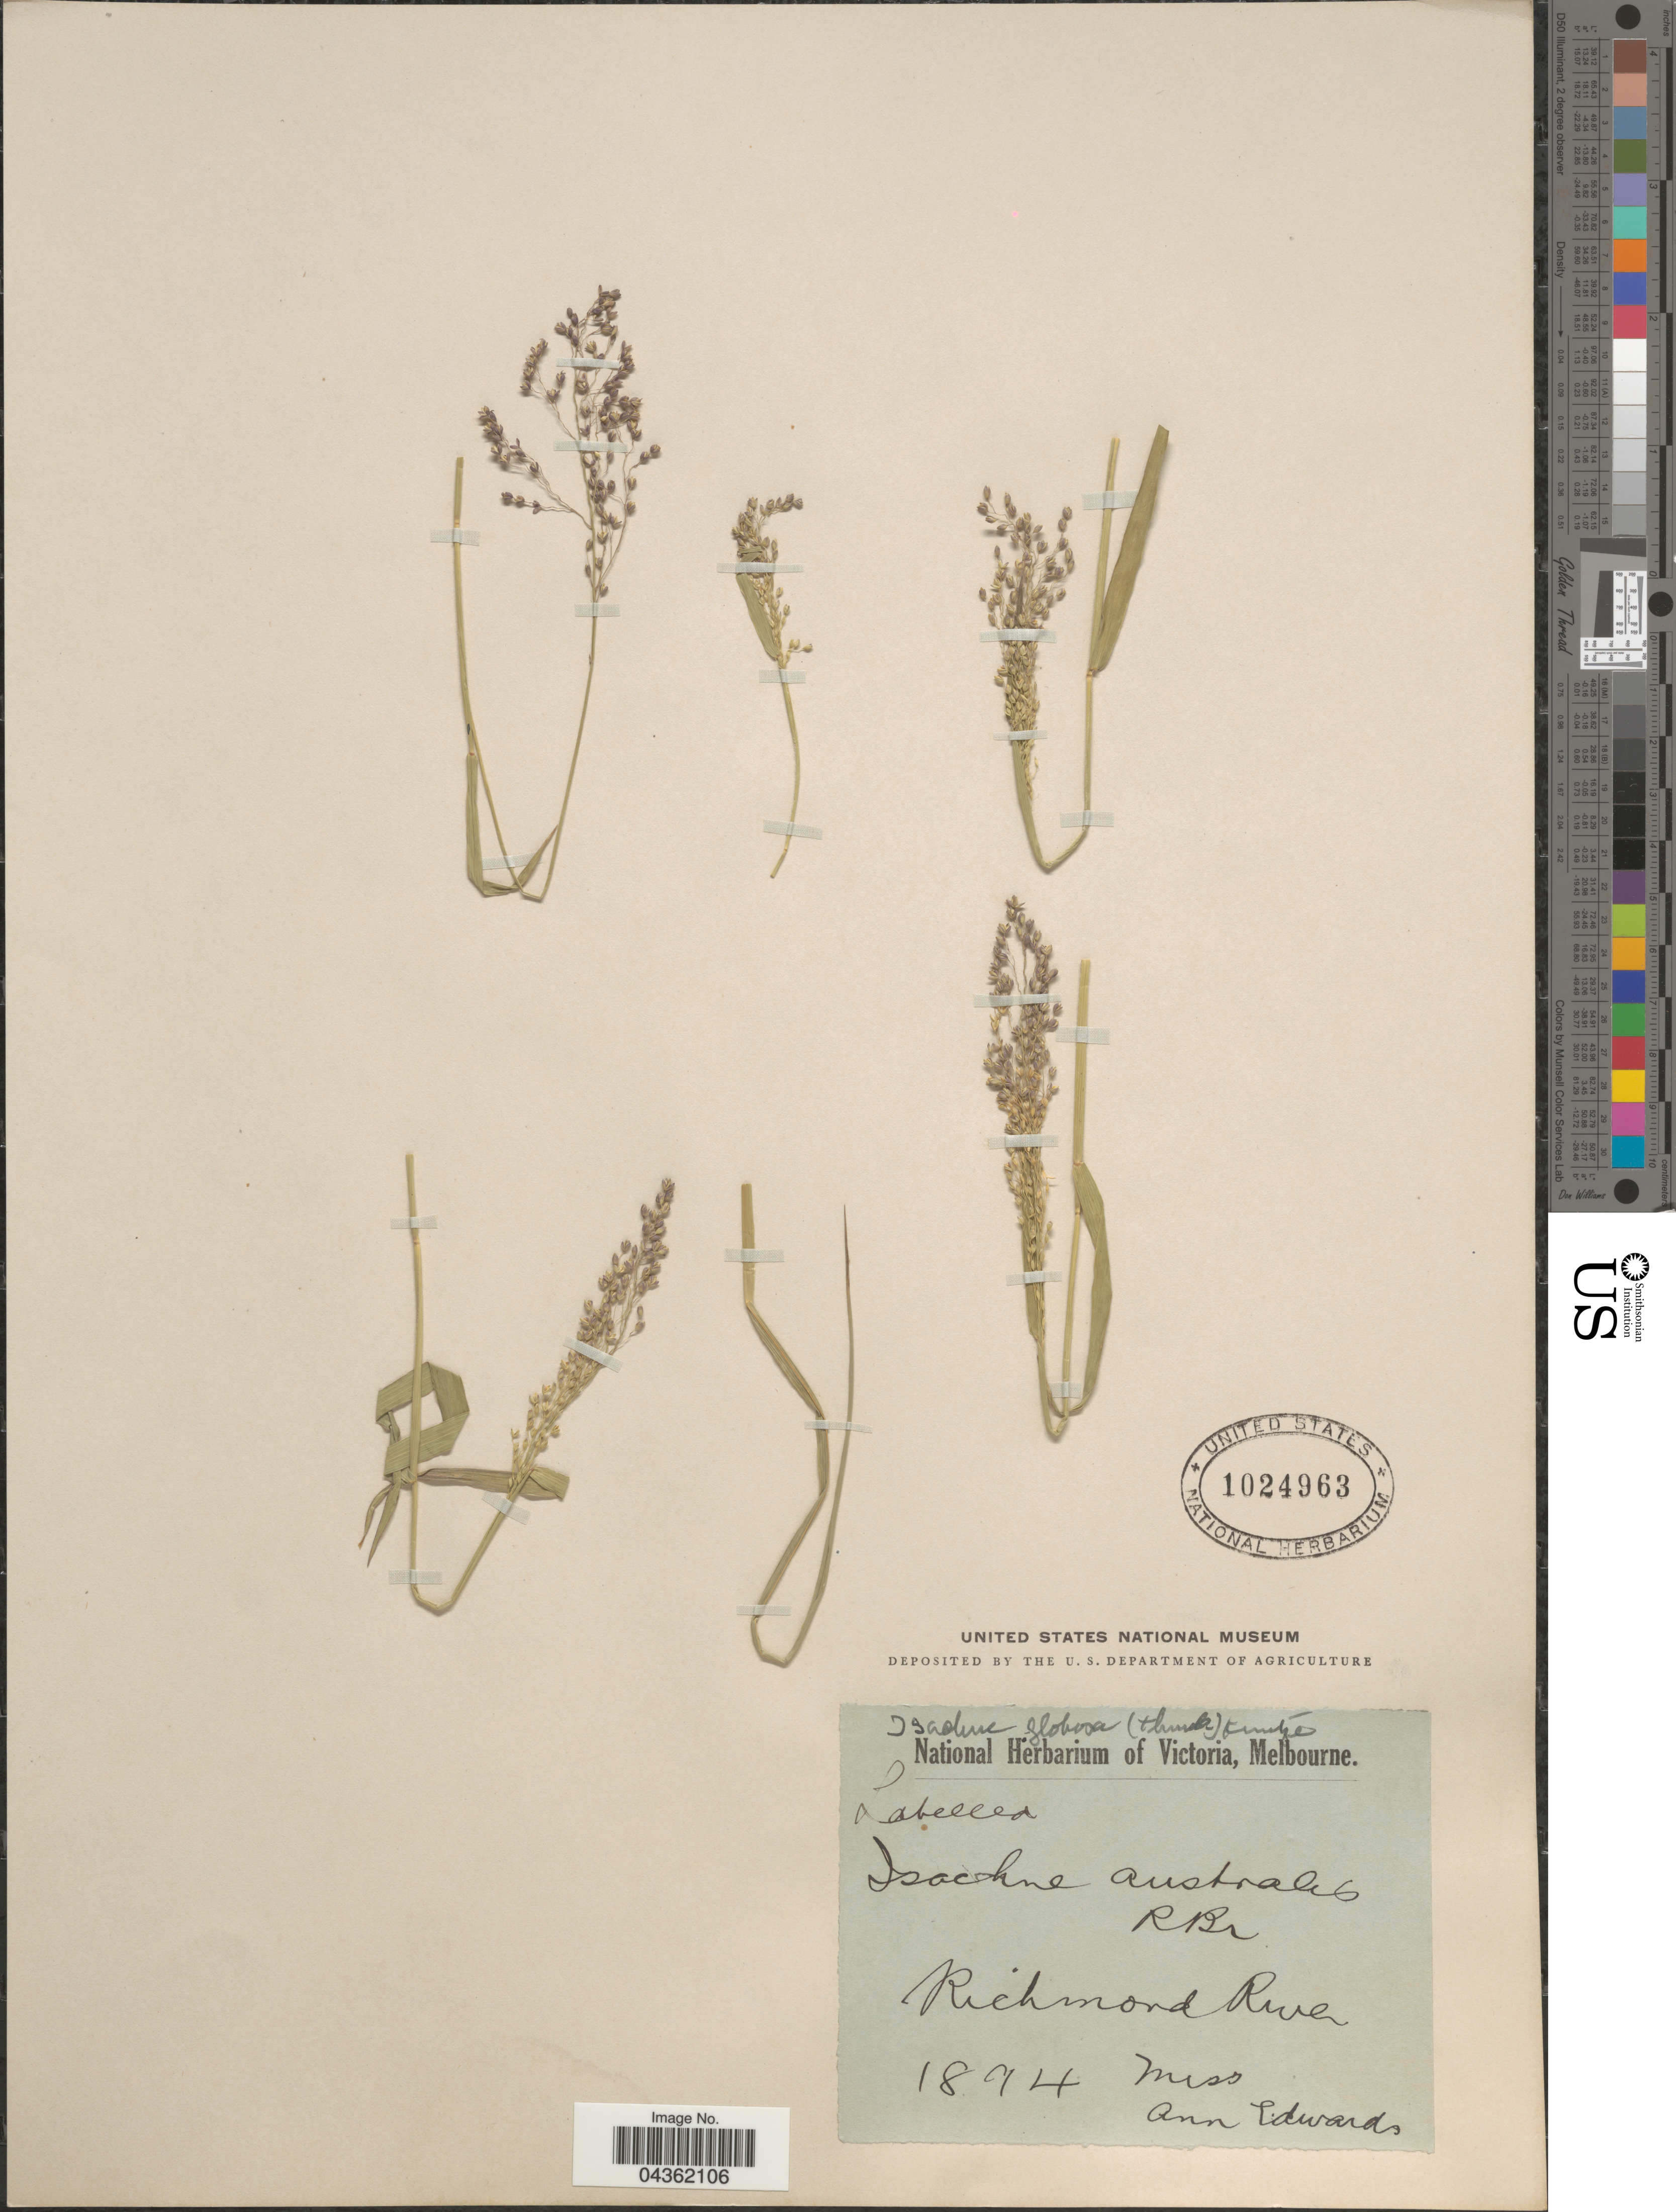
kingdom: Plantae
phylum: Tracheophyta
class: Liliopsida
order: Poales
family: Poaceae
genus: Isachne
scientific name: Isachne globosa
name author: (Thunb.) Kuntze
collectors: A. Edwards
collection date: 1894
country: Australia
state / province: New South Wales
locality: Richmond River.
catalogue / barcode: US 1024963